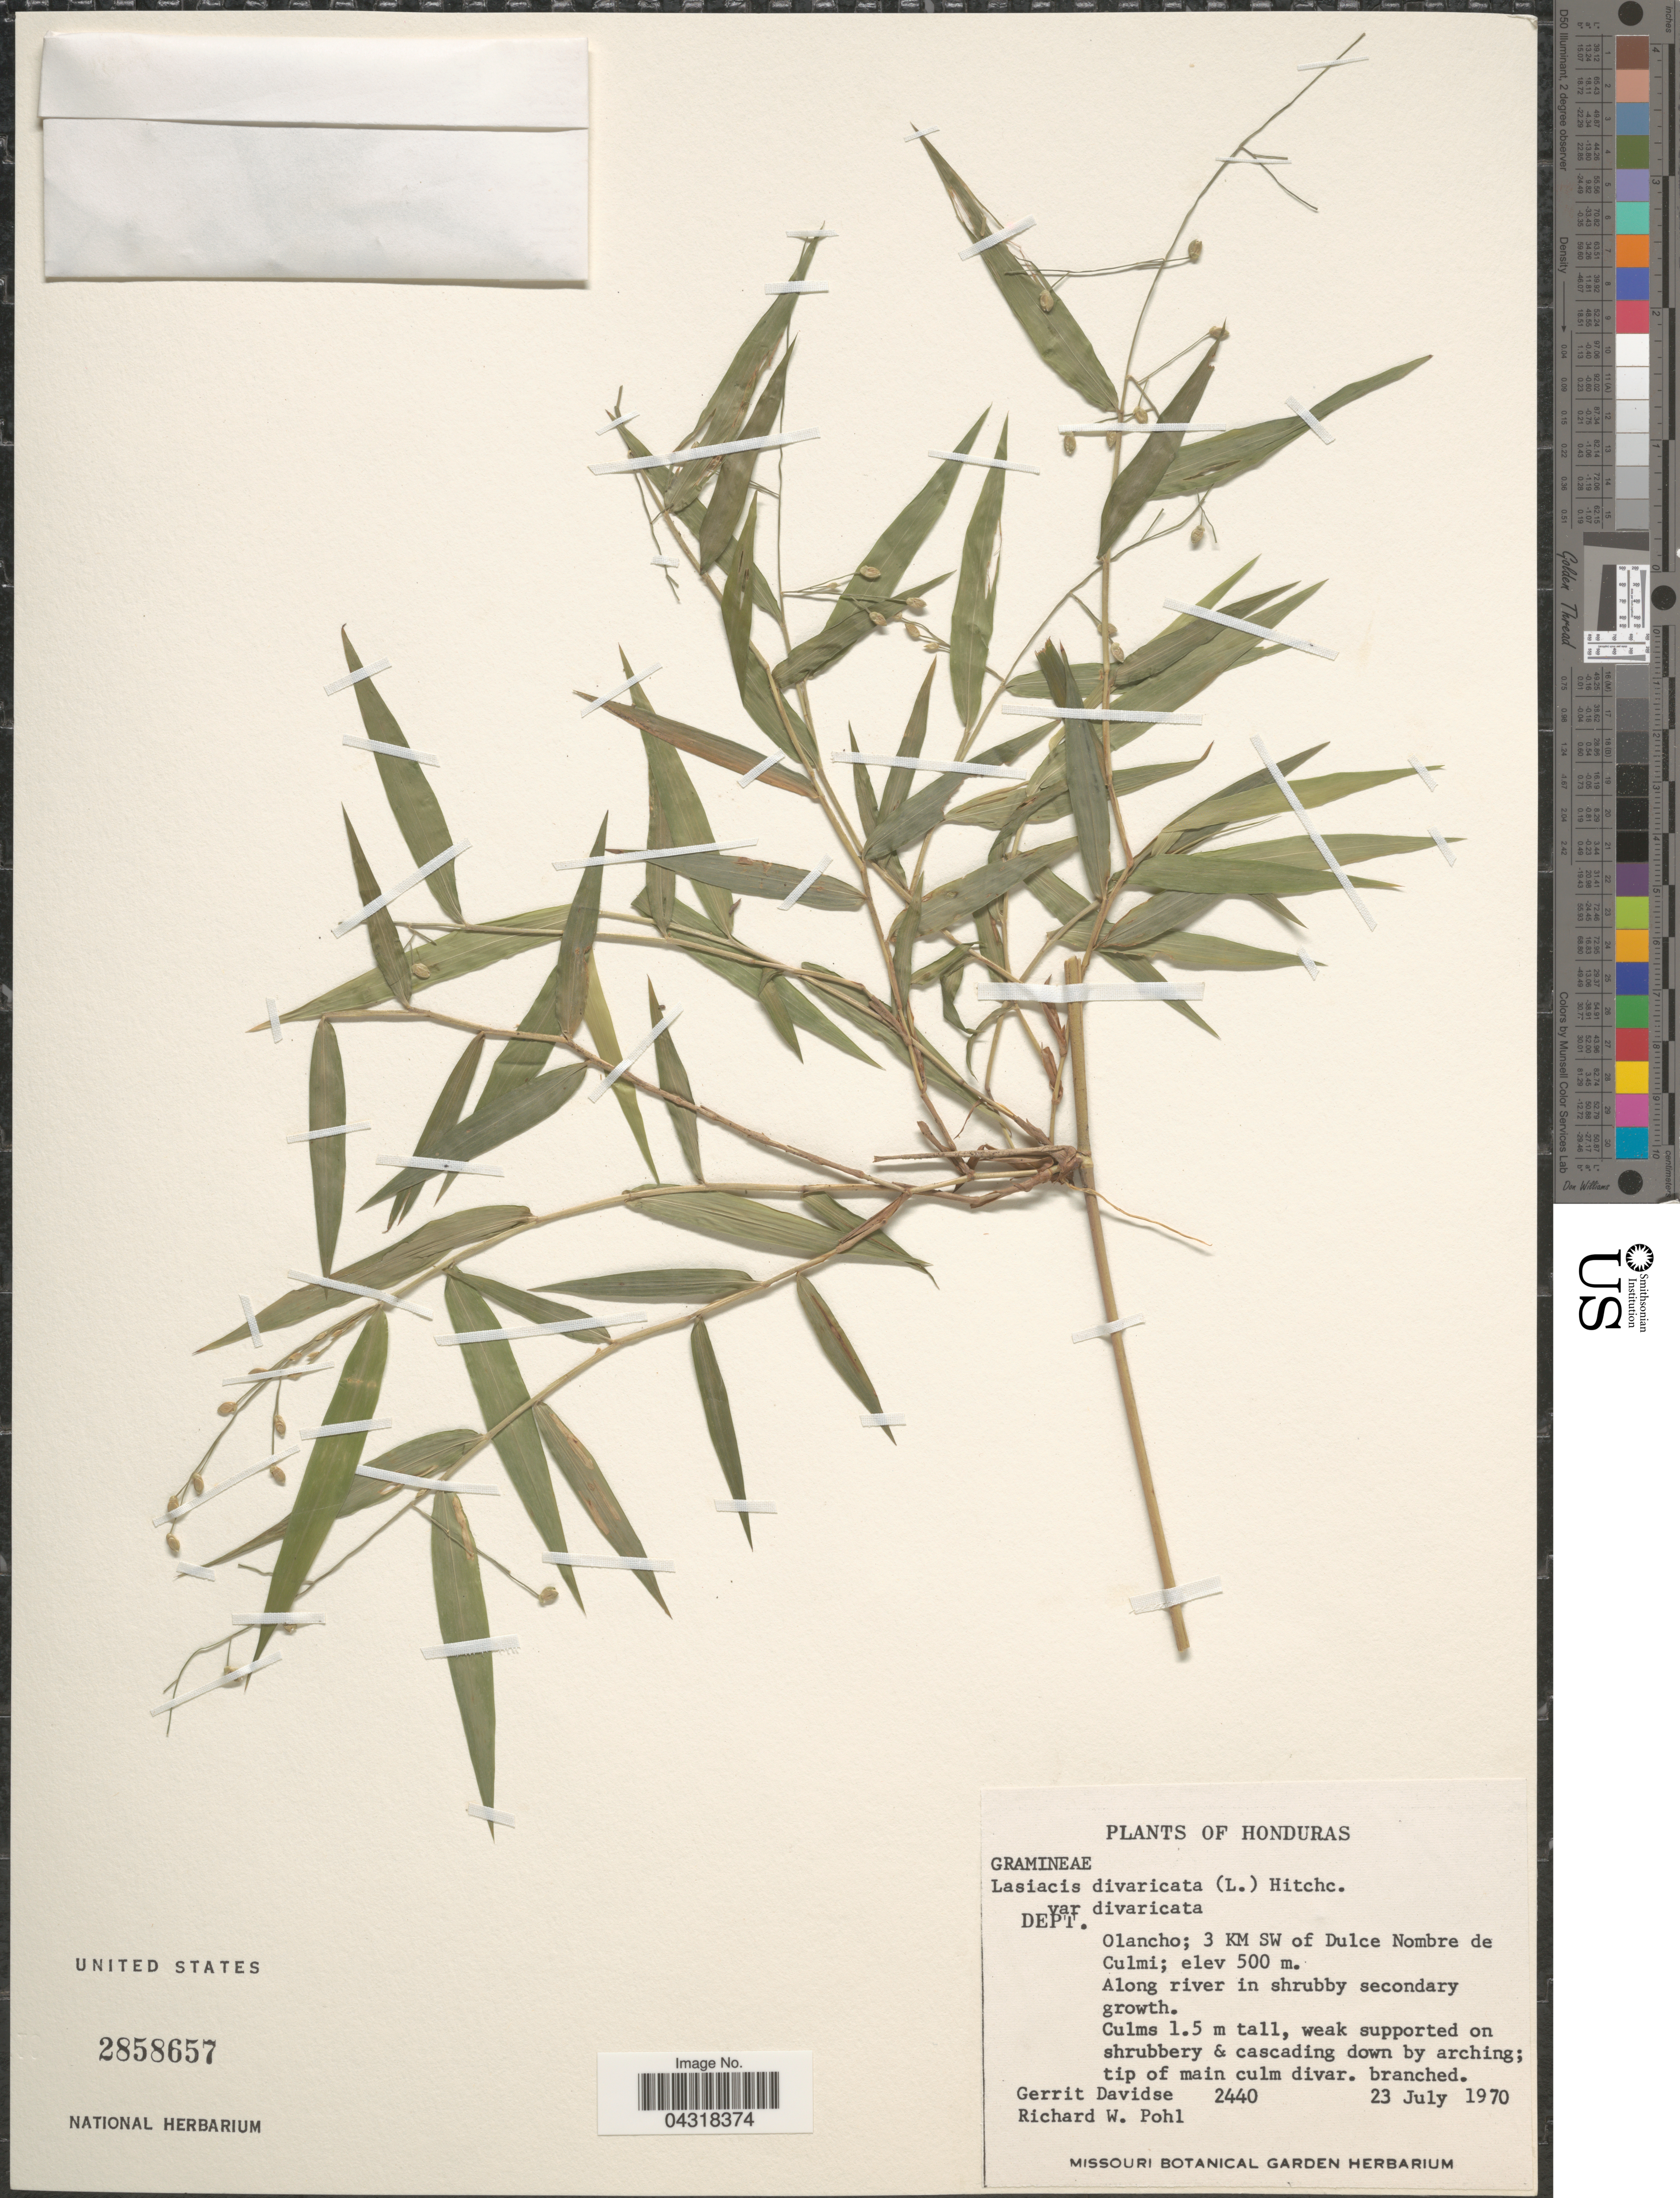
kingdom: Plantae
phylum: Tracheophyta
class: Liliopsida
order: Poales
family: Poaceae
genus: Lasiacis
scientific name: Lasiacis divaricata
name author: (L.) Hitchc.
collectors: G. Davidse & R. W. Pohl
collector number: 2440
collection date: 1970-07-23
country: Honduras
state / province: Olancho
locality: Dept. Olancho; 3 KM SW of Dulce Nombre de Culmi. Along river in shrubby secondary growth.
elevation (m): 500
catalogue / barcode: US 2858657